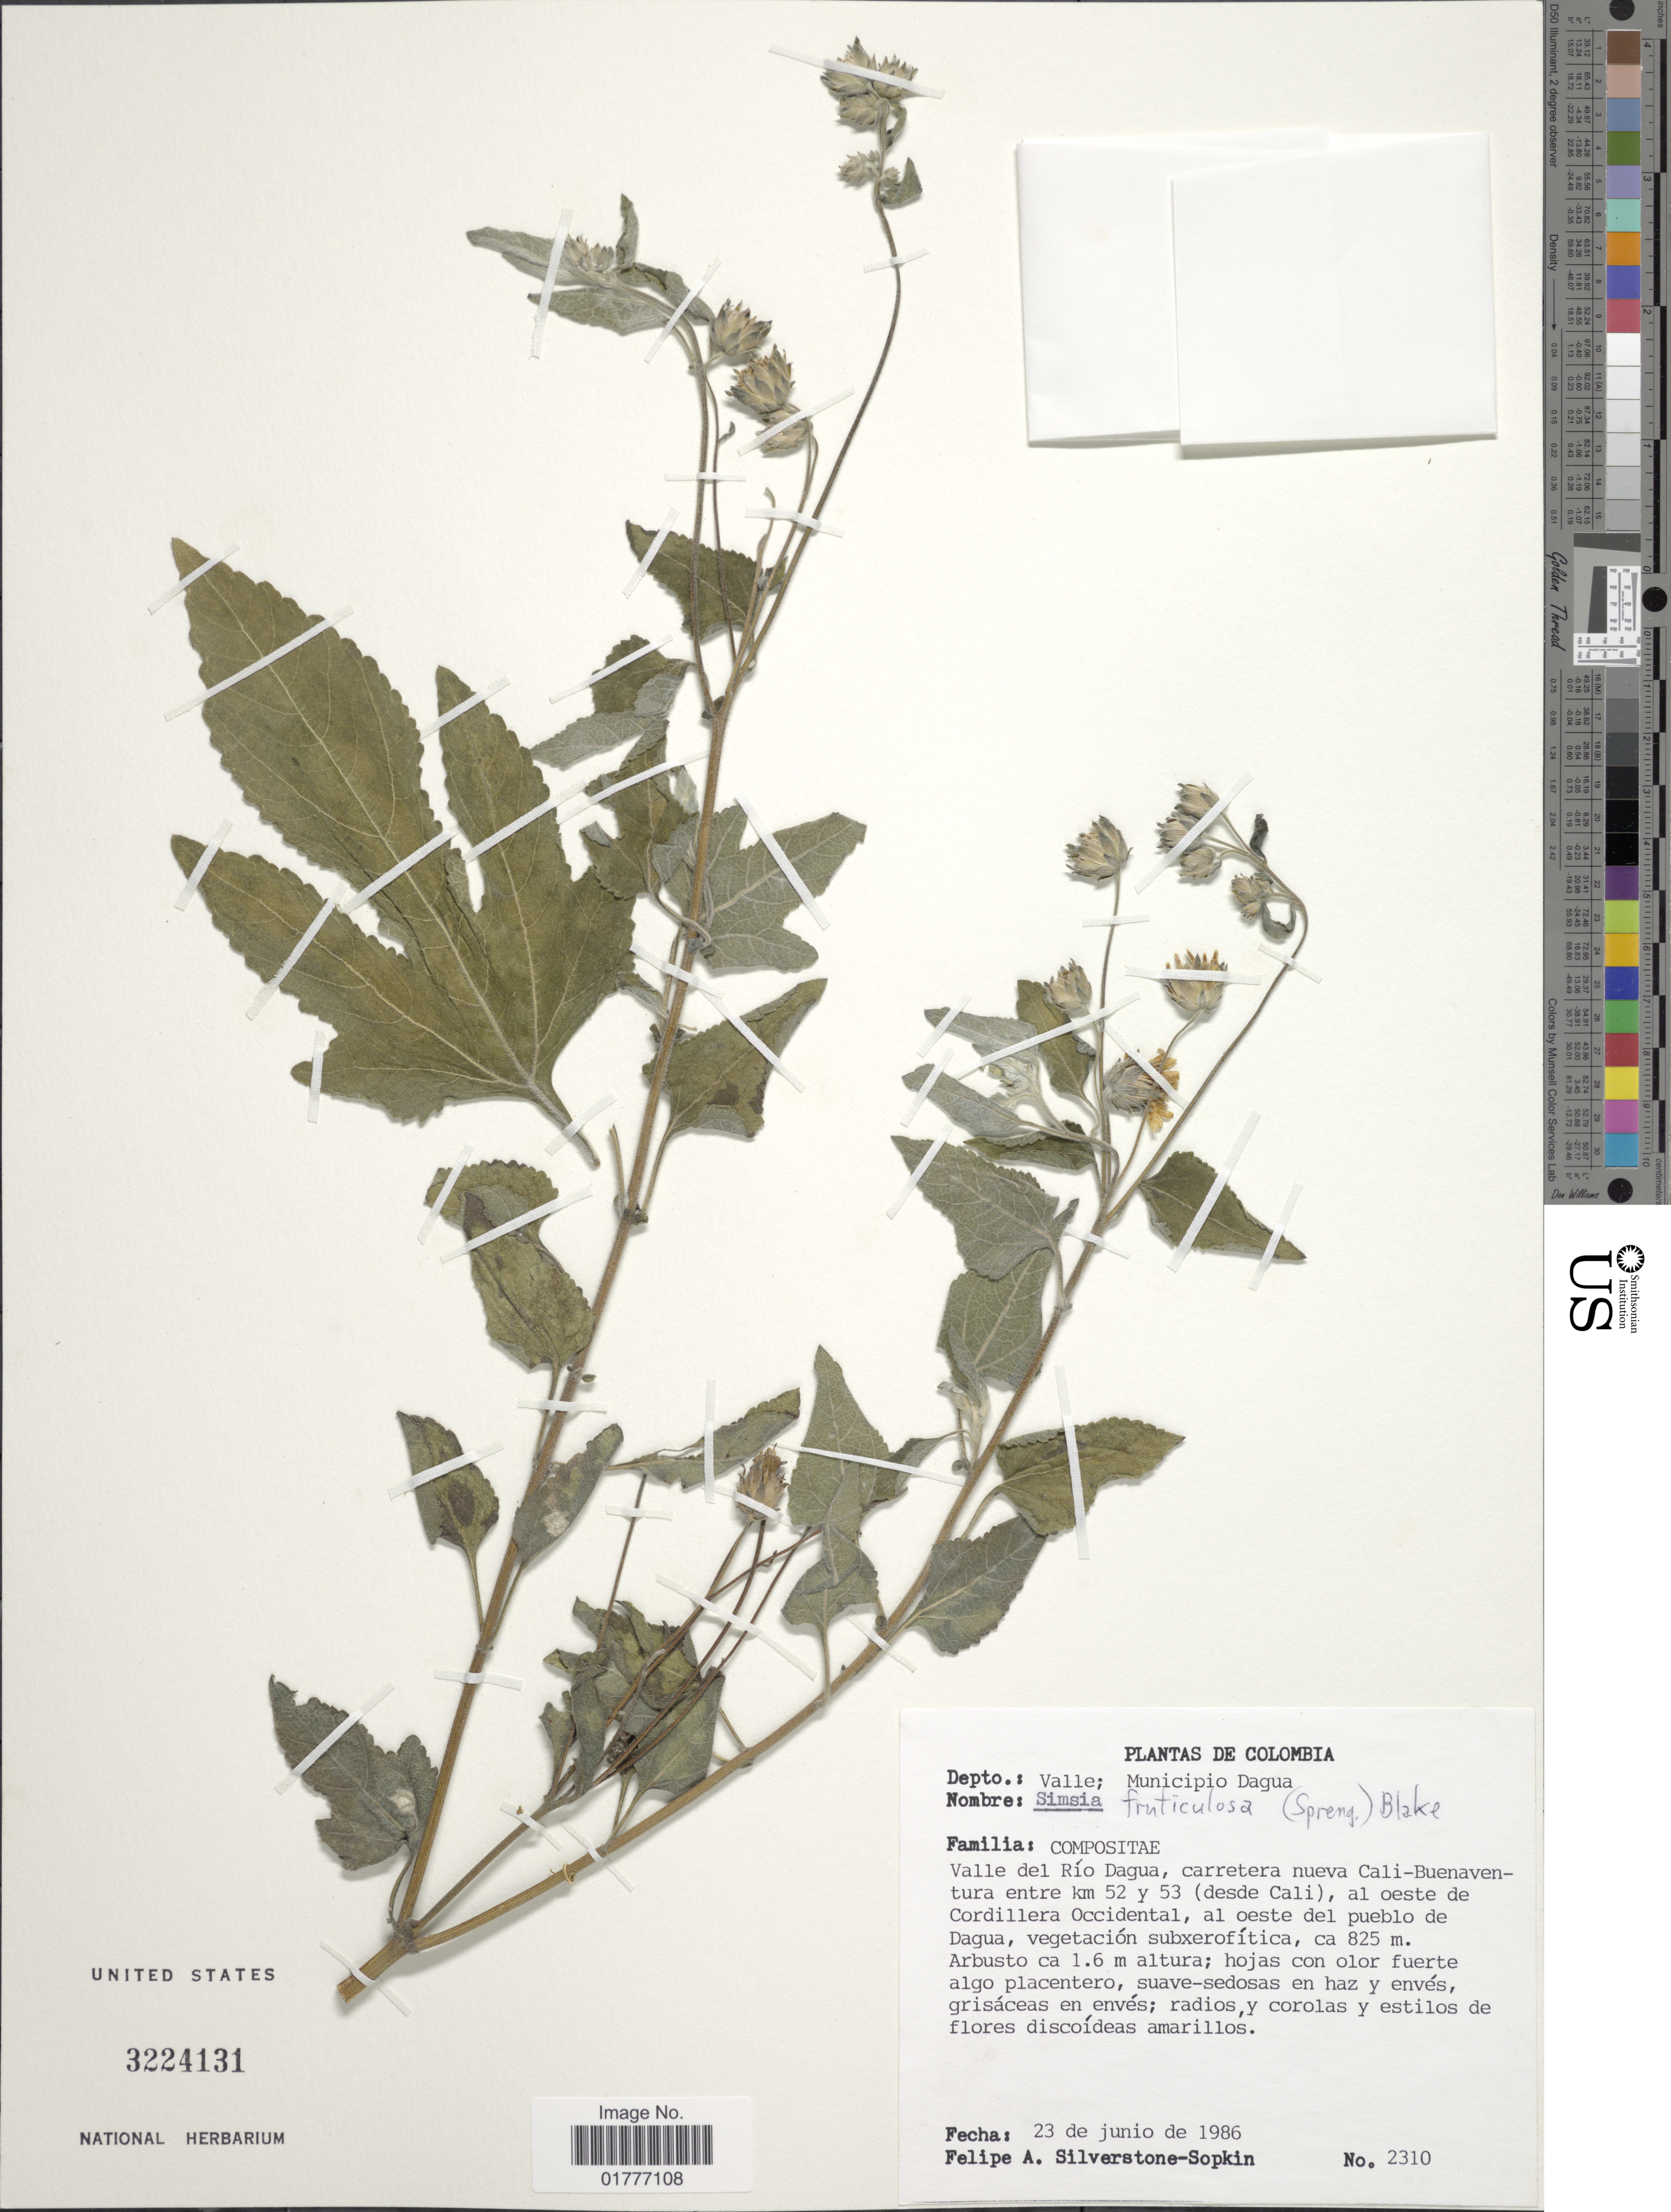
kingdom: Plantae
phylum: Tracheophyta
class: Magnoliopsida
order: Asterales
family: Asteraceae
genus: Simsia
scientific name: Simsia fruticulosa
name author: (Spreng.) S.F. Blake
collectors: P. A. Silverstone-Sopkin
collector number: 2310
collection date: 1986-06-23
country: Colombia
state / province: Valle del Cauca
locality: Depto.: Valle; Municipio Dagua. Valle del Río Dagua, carretera nueva Cali-Buenaventura entre km 52 y 53 (desde Cali), al oeste de Cordillera Occidental, al oeste del pueblo de Dagua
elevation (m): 825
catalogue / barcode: US 3224131